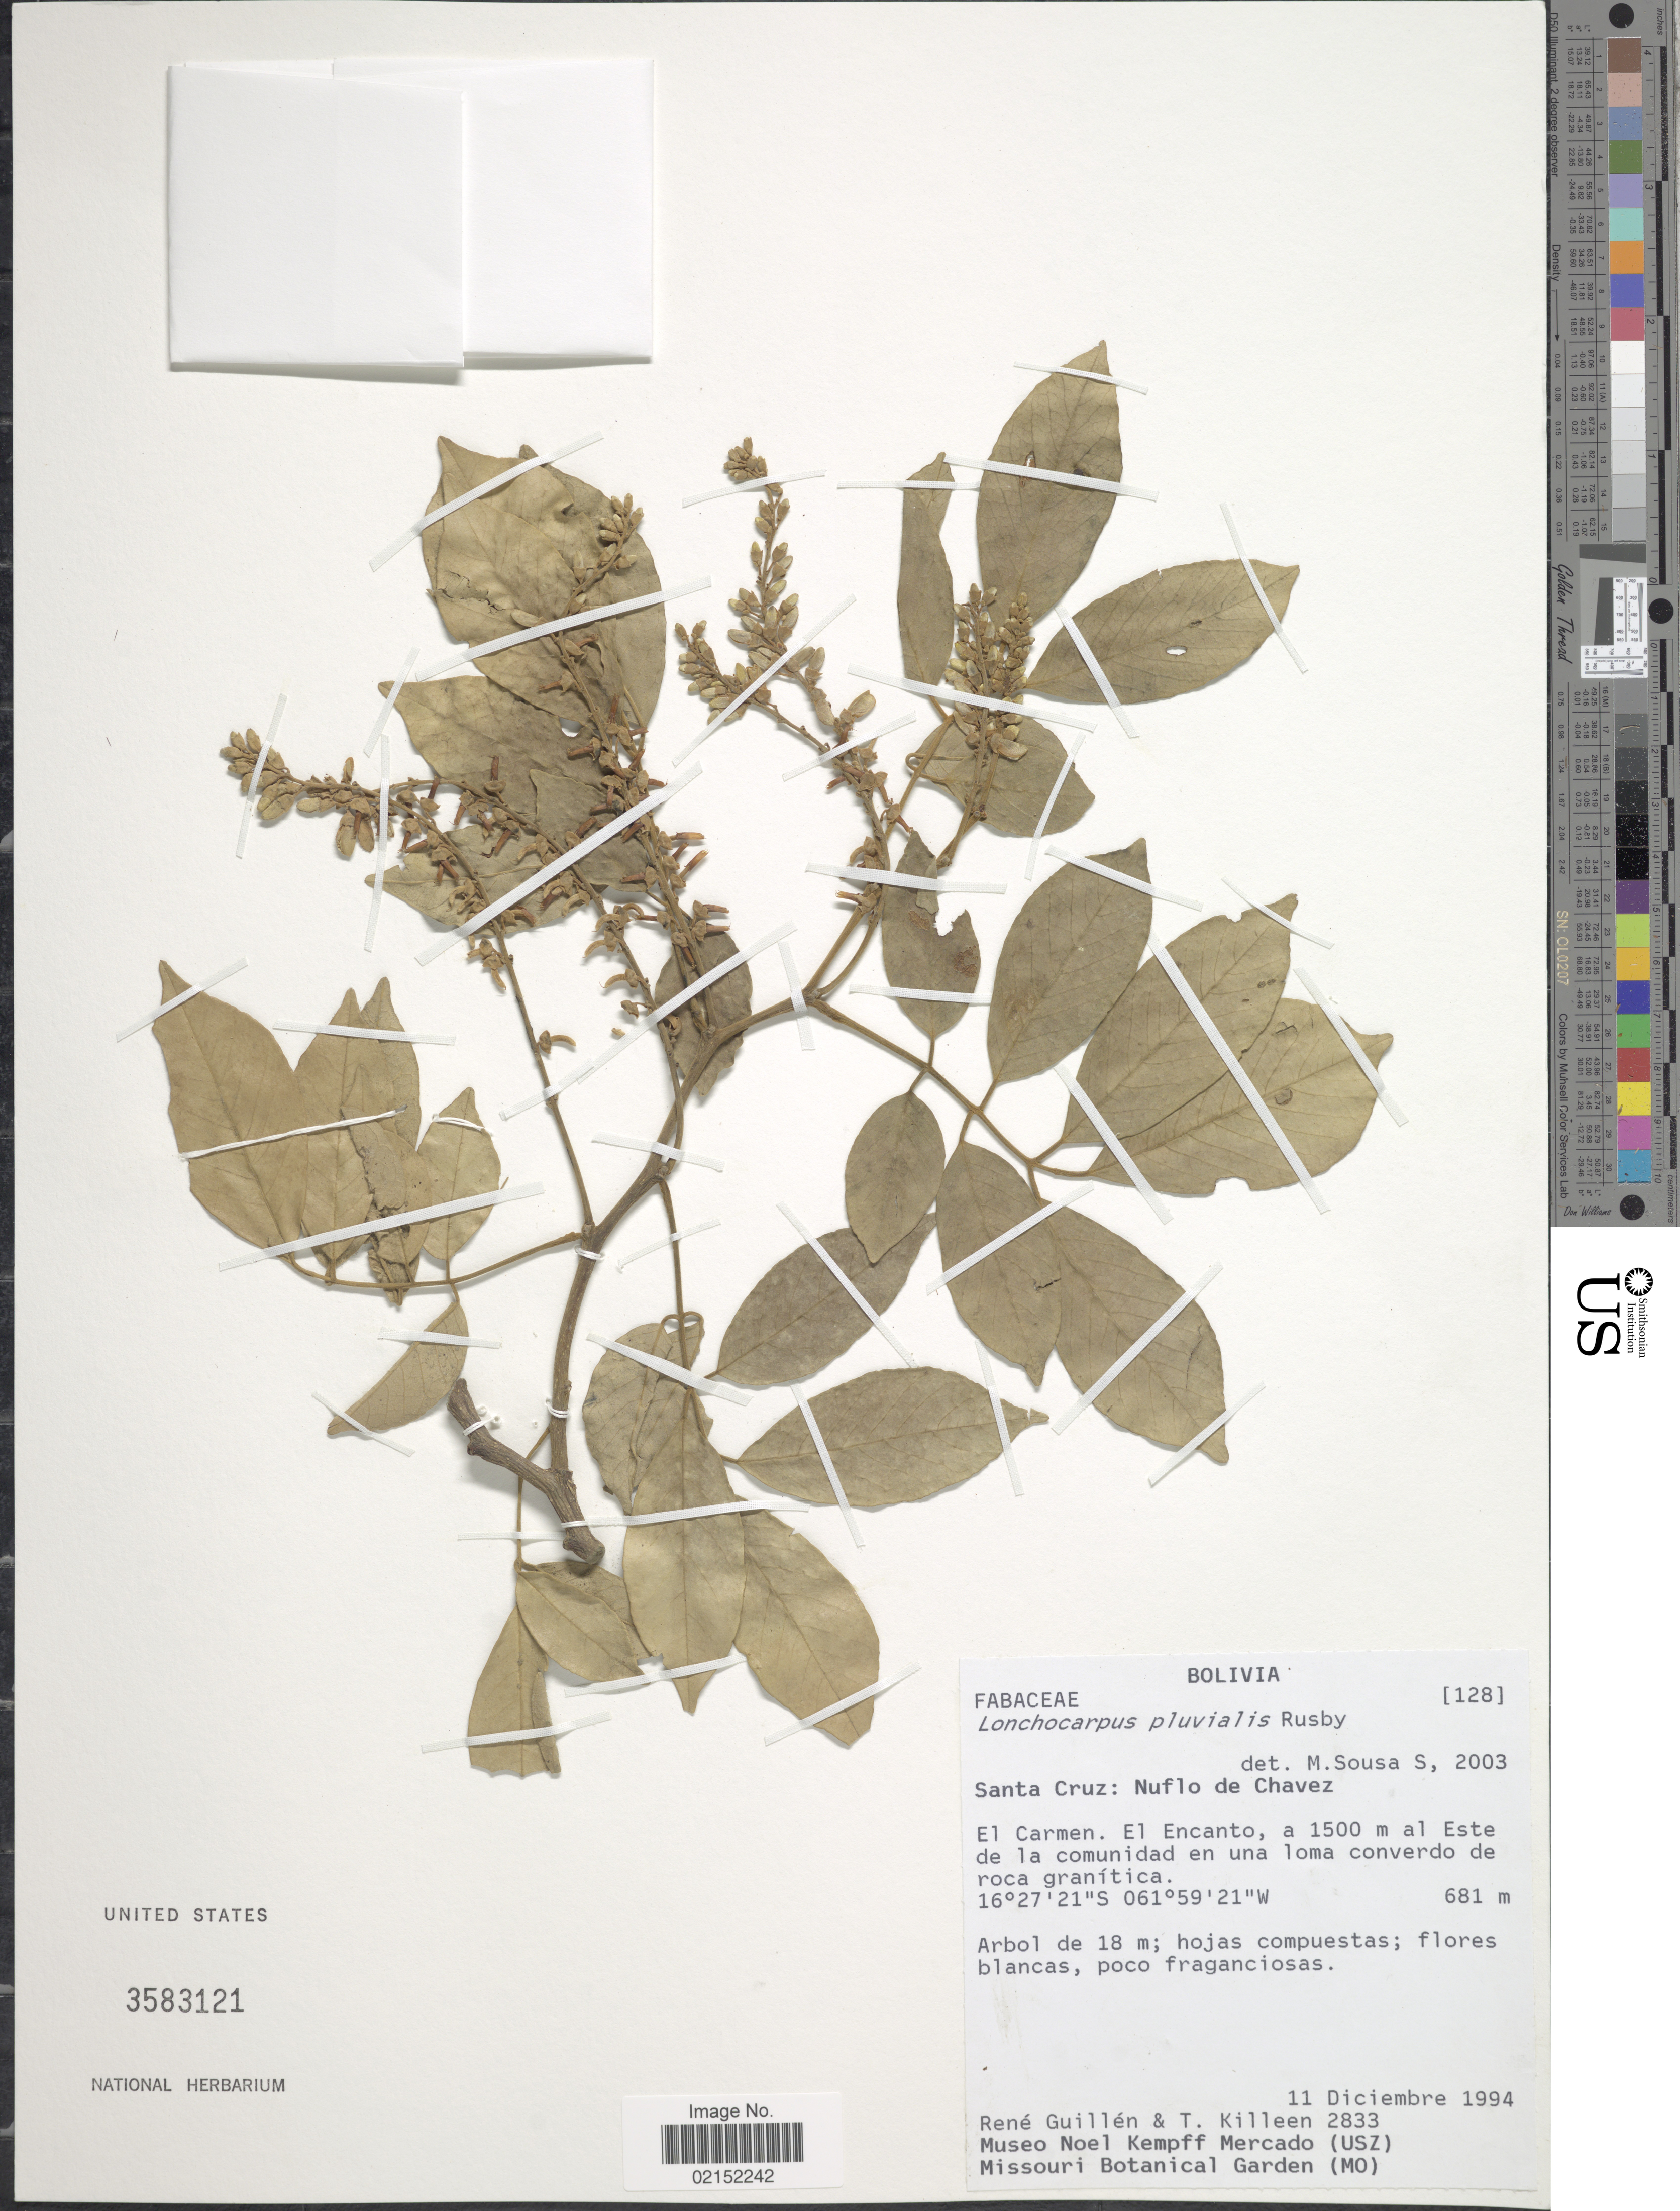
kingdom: Plantae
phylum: Tracheophyta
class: Magnoliopsida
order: Fabales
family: Fabaceae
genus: Lonchocarpus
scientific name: Lonchocarpus pluvialis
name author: Rusby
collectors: R. Guillen & T. Killeen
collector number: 2833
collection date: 1994-12-11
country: Argentina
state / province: Santa Cruz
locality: El Carmen. El Encanto, Santa Cruz: Nuflo de Chavez. Este de la comunidad en una loma converdo de roca granitica.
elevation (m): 681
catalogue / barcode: US 3583121